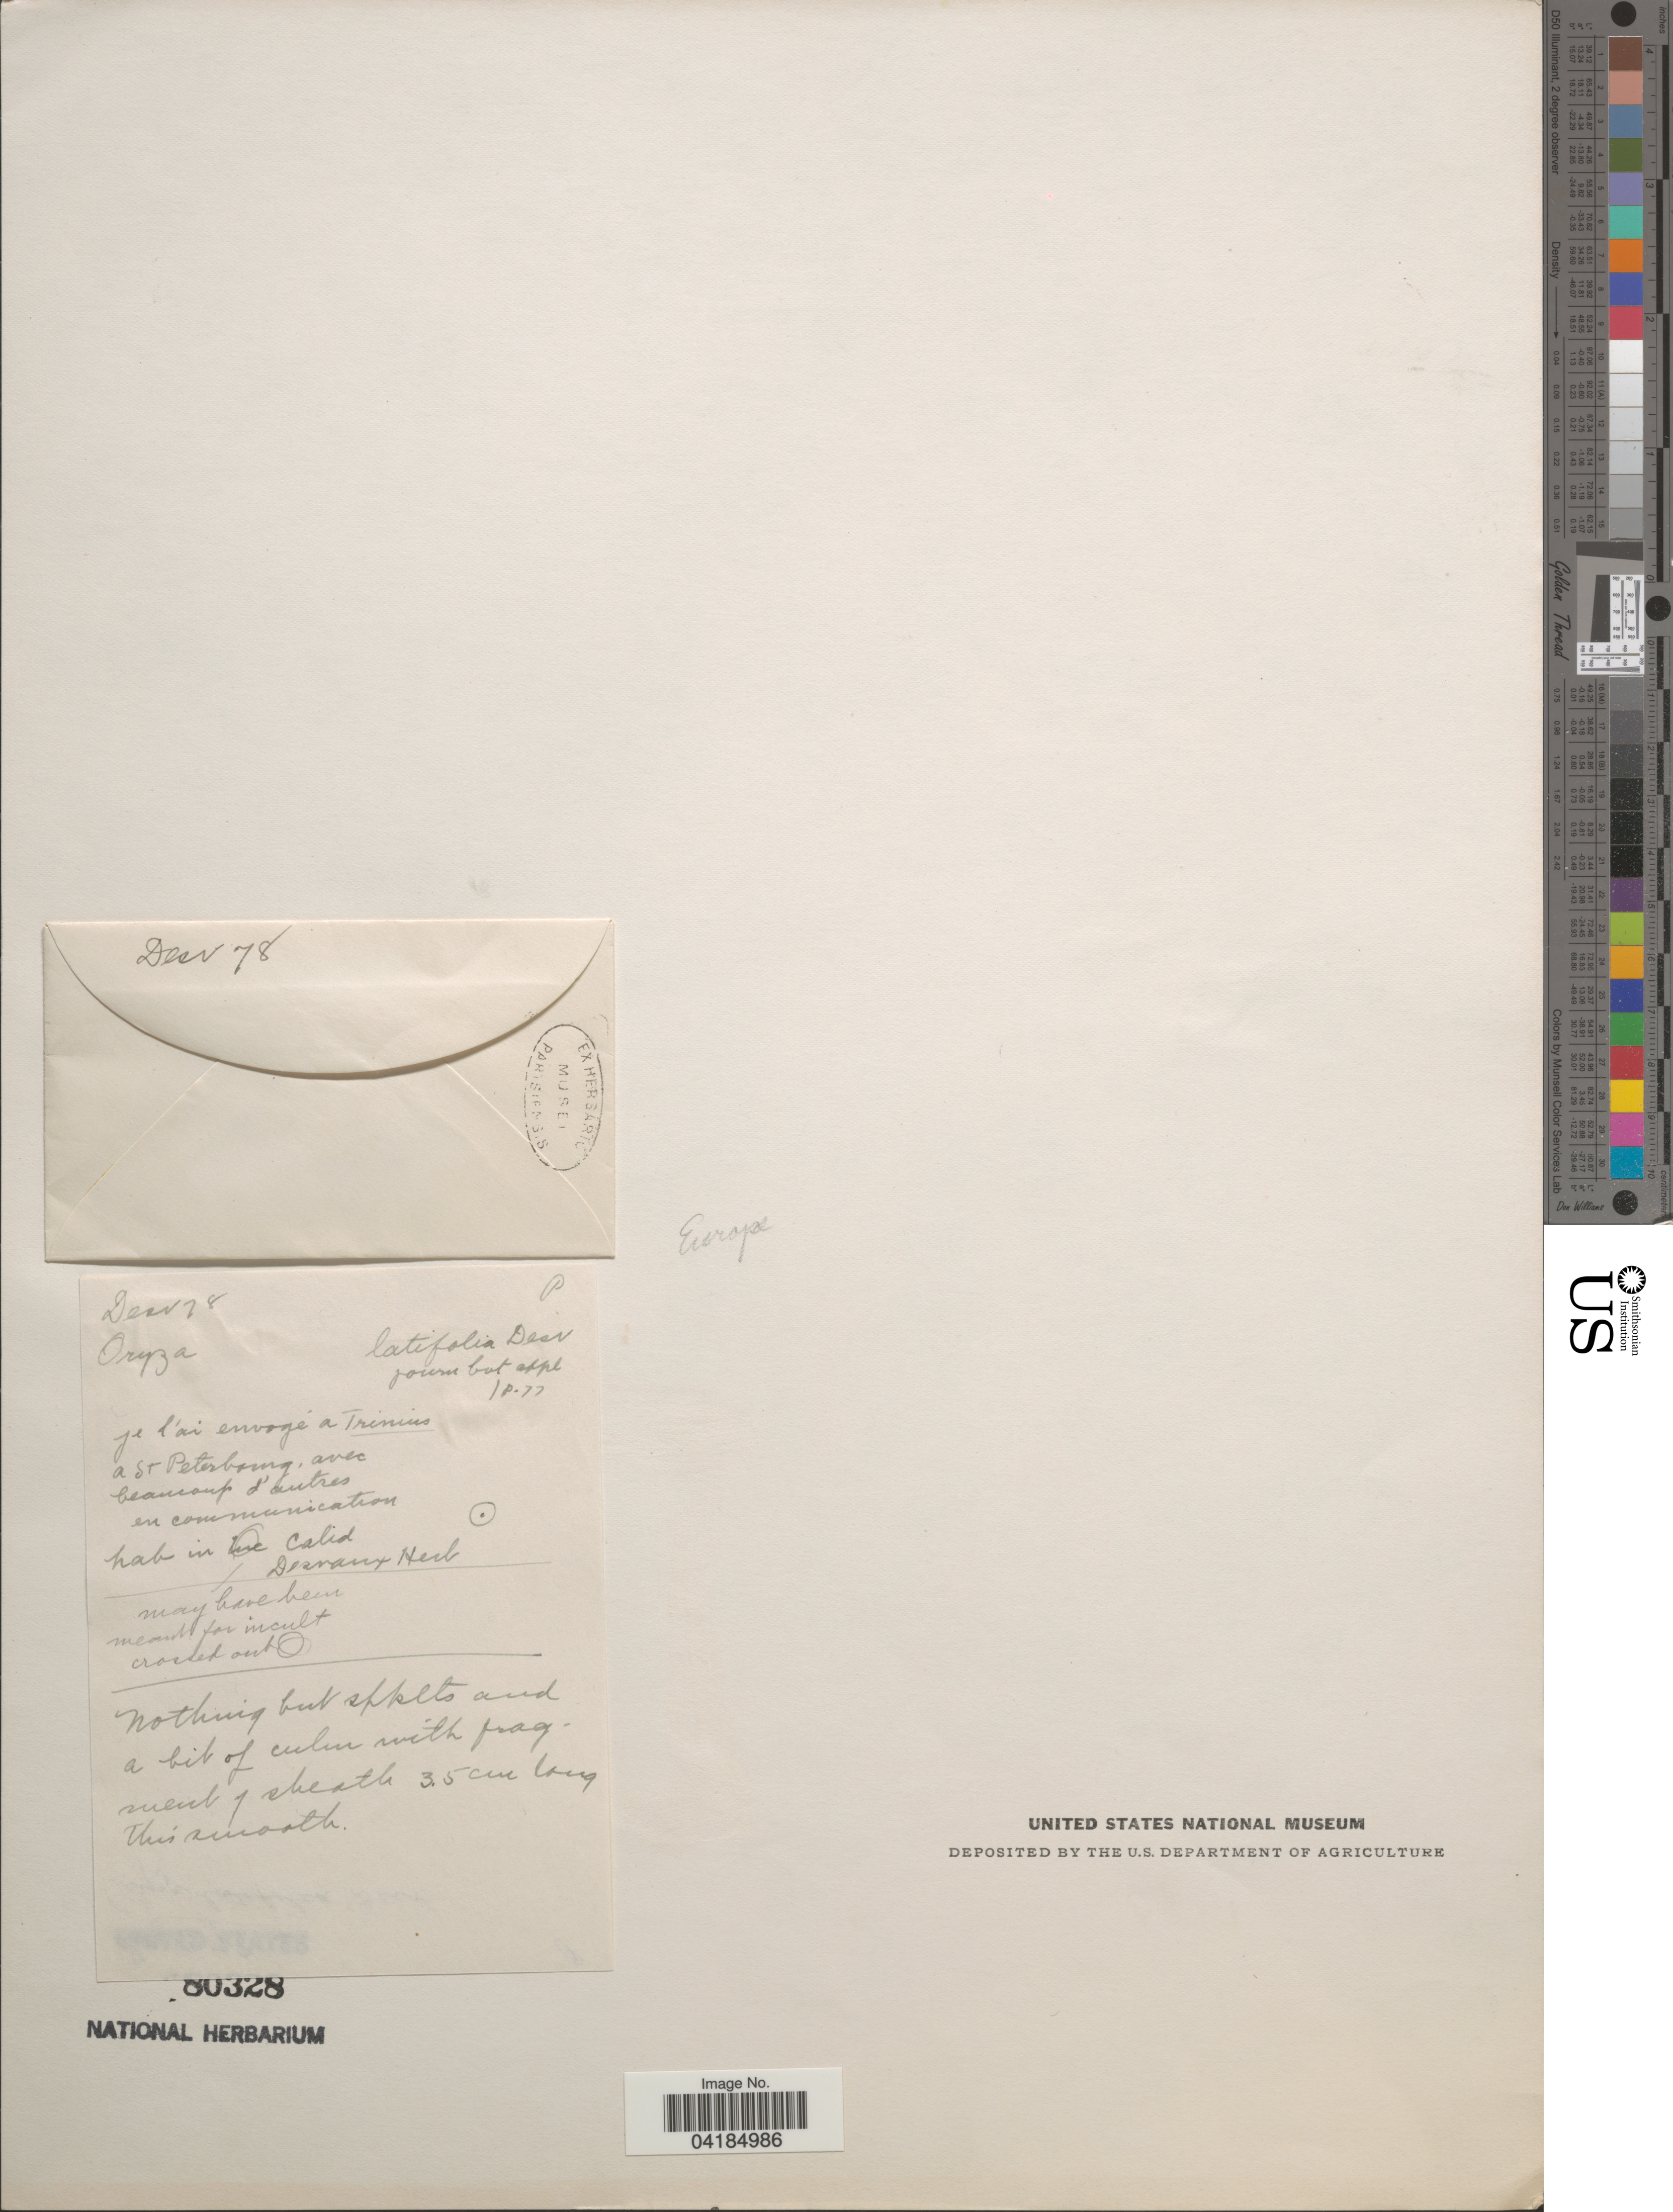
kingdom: Plantae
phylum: Tracheophyta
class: Liliopsida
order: Poales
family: Poaceae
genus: Oryza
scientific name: Oryza latifolia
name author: Desv.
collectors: ex herb. Desvaux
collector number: Desv78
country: Russian Federation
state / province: Leningrad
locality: St. Petersbourg.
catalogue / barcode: US 80328